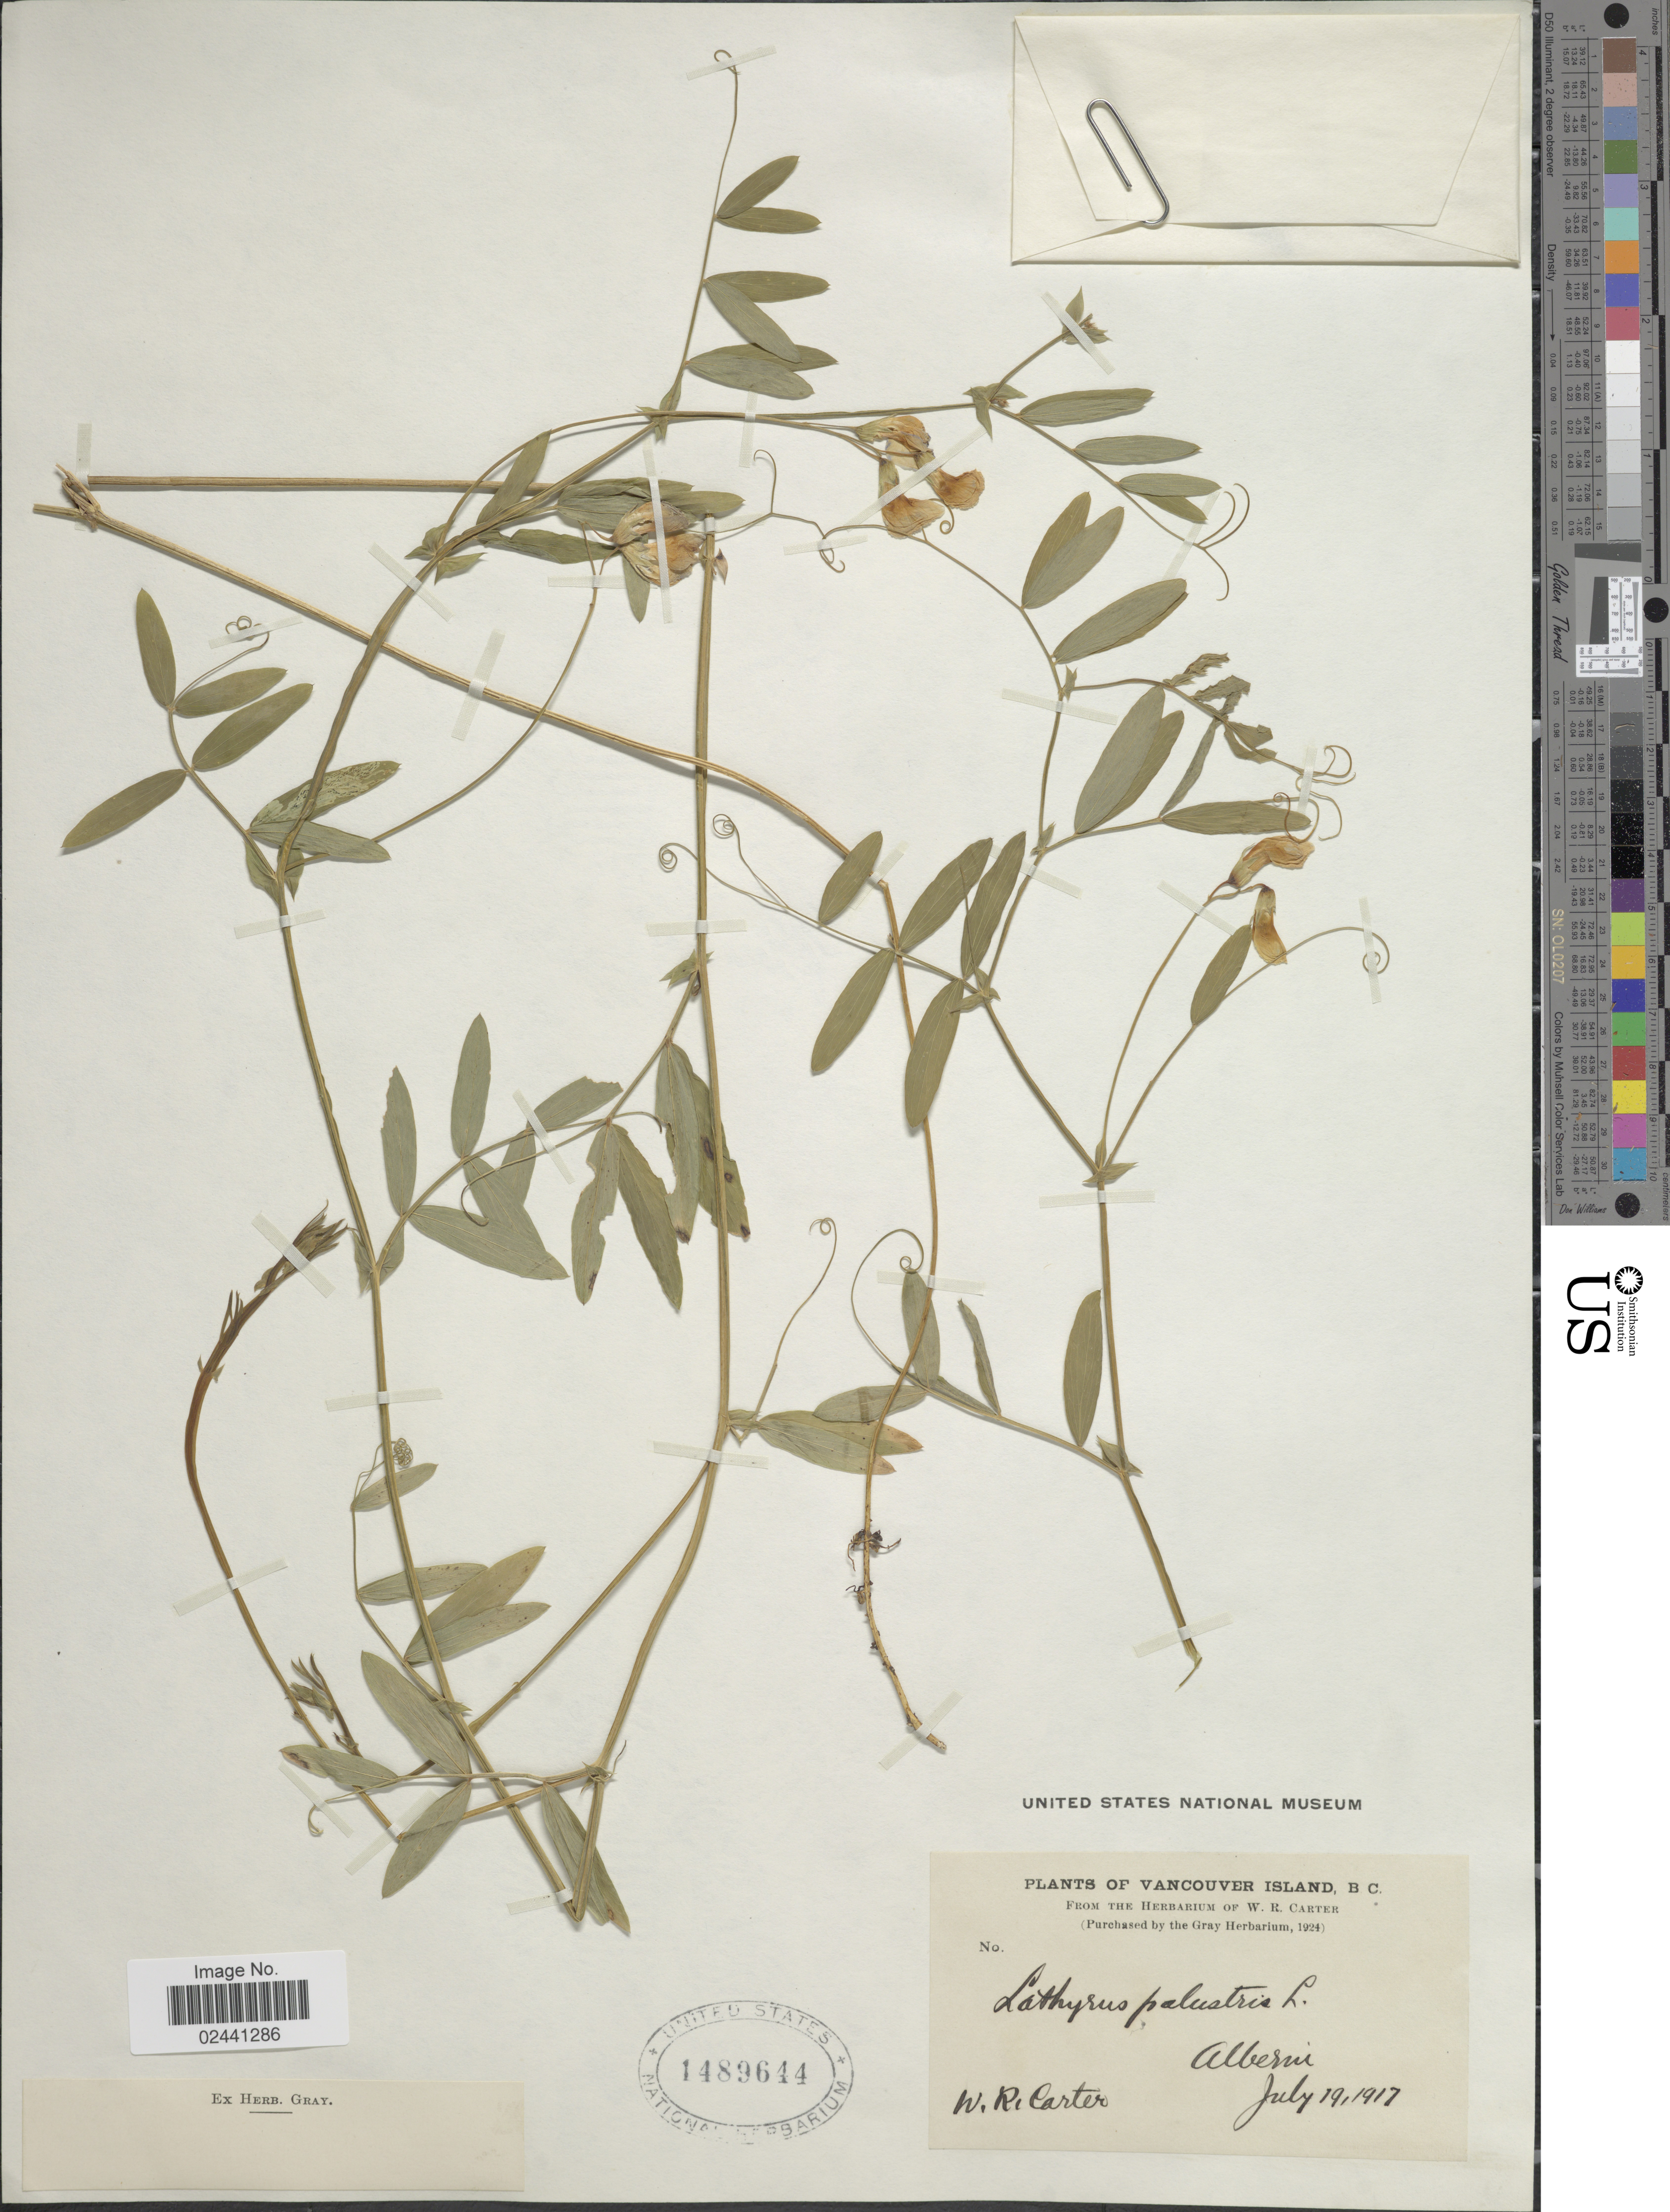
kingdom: Plantae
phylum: Tracheophyta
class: Magnoliopsida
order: Fabales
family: Fabaceae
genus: Lathyrus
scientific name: Lathyrus palustris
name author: L.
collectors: W. R. Carter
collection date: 1917-07-19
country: Canada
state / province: British Columbia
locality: Vancouver Island, Alberni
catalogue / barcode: US 1489644